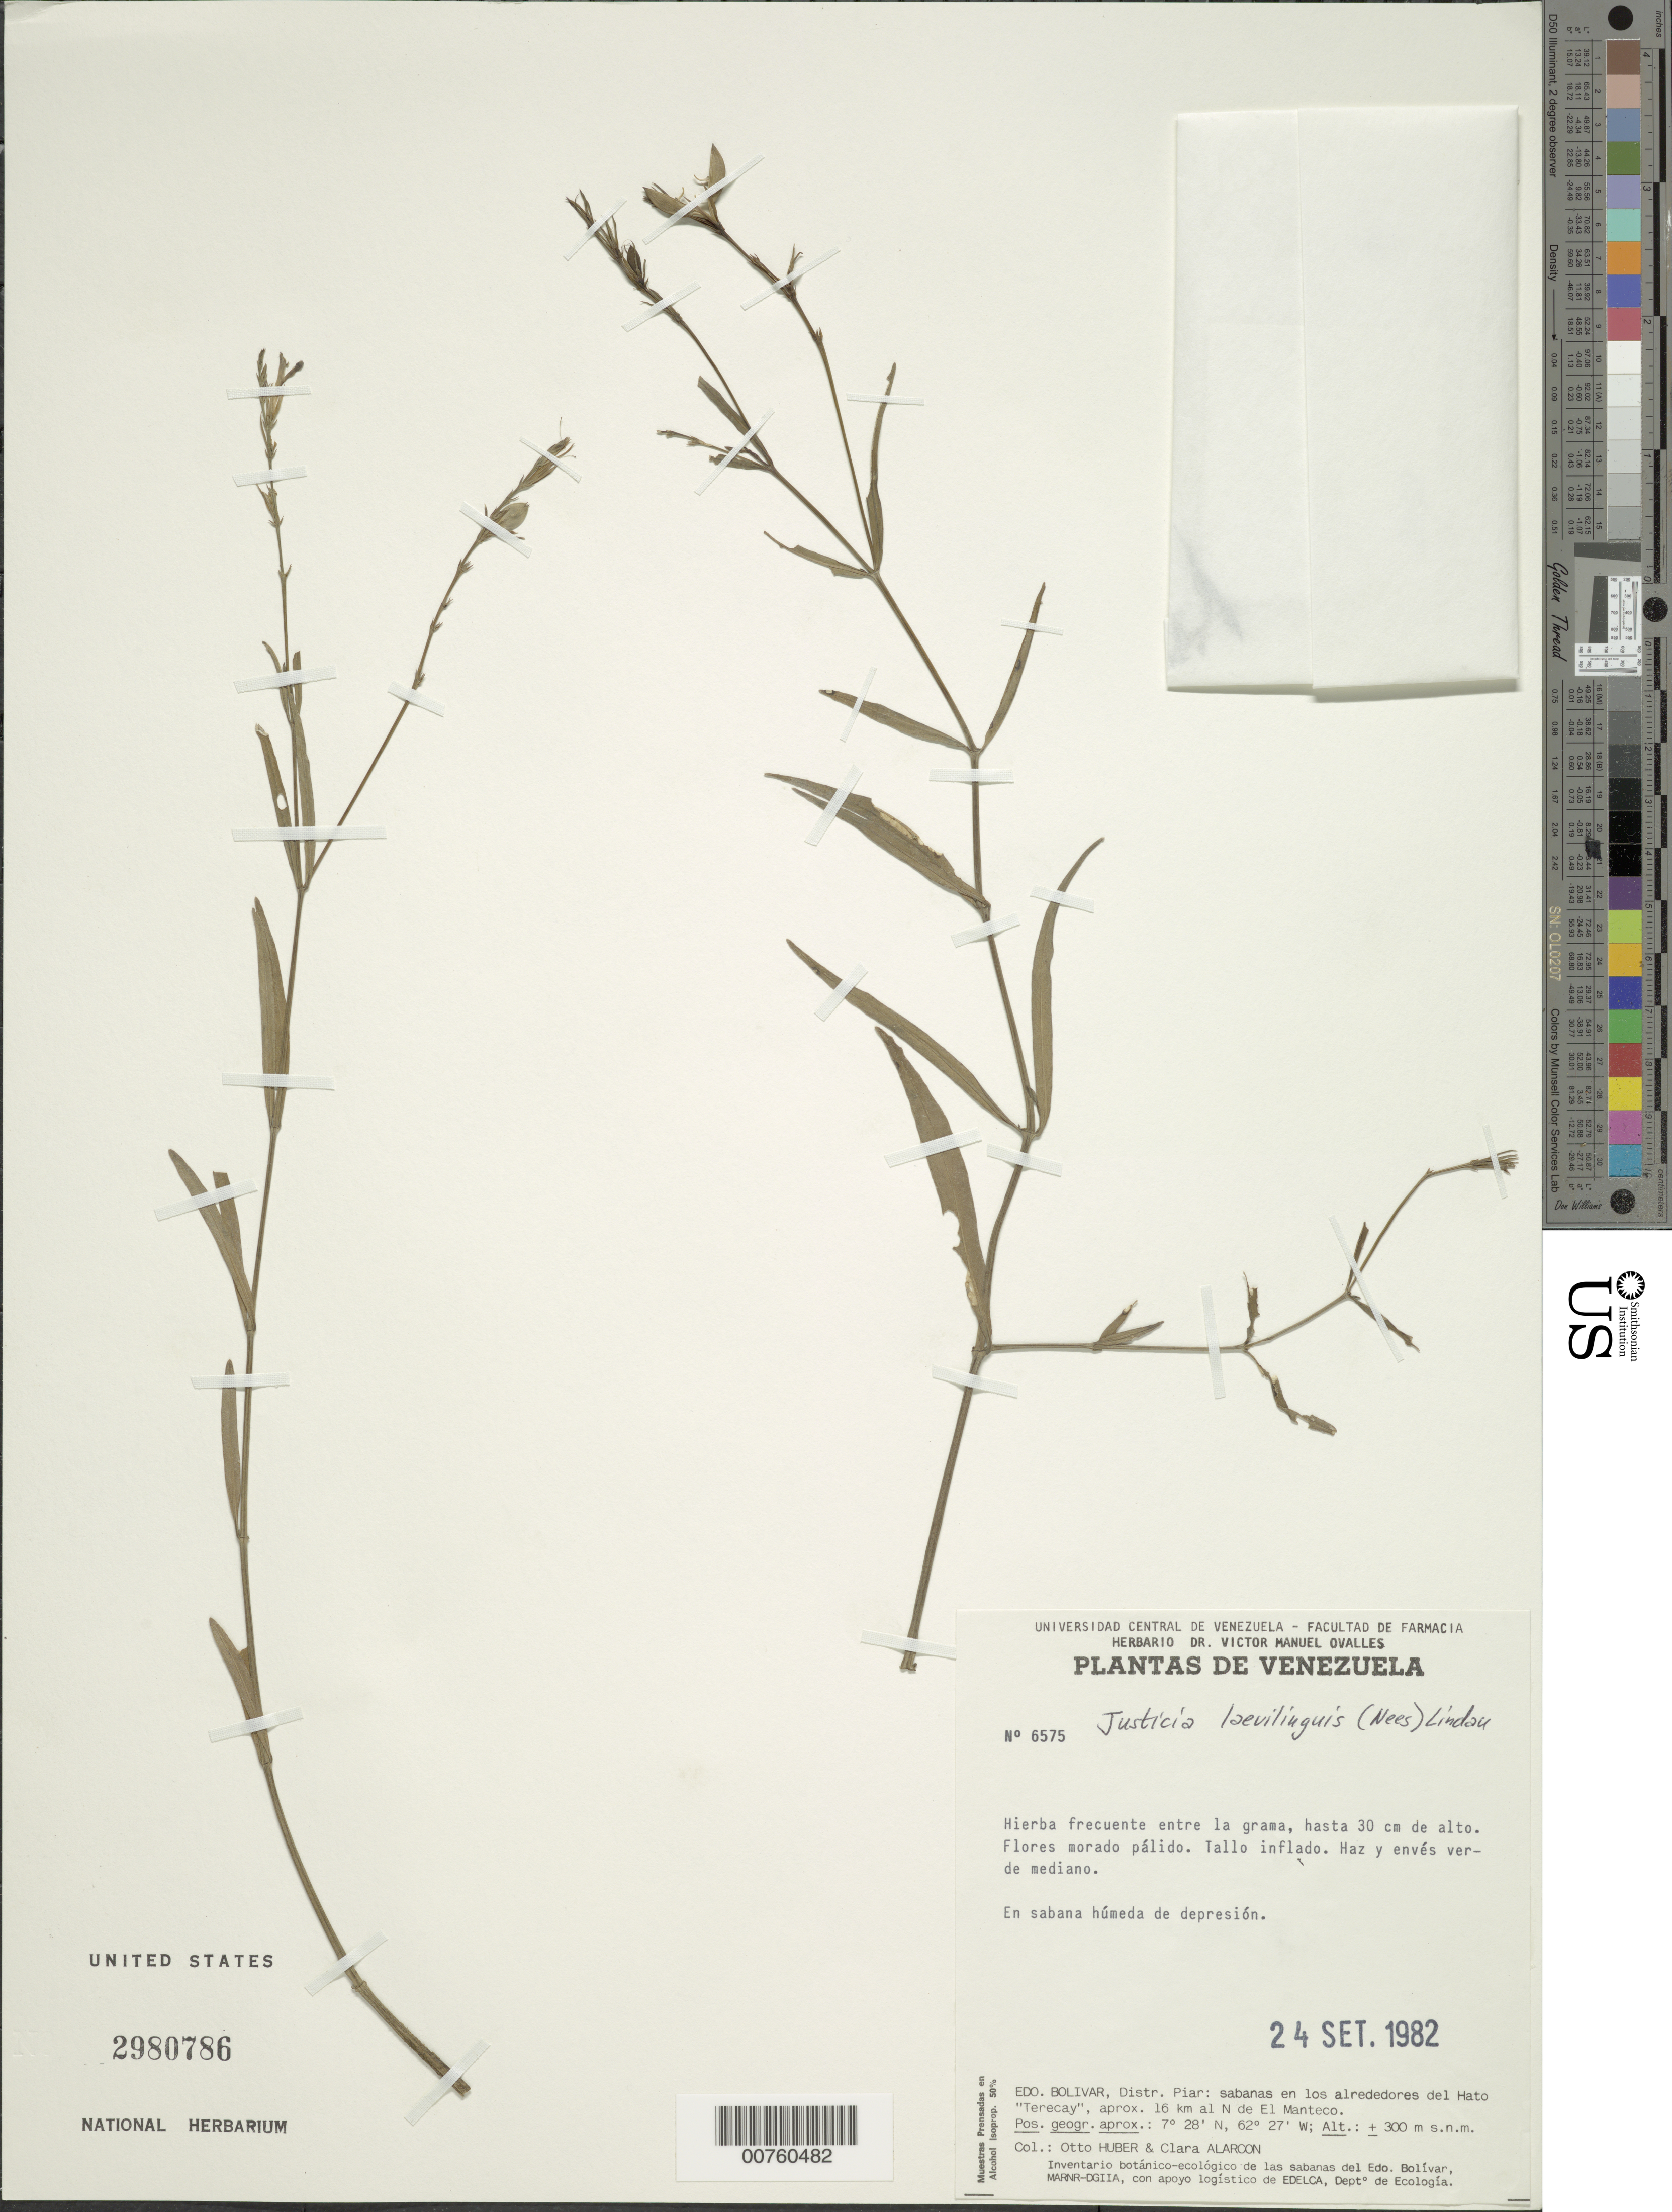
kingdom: Plantae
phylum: Tracheophyta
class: Magnoliopsida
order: Lamiales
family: Acanthaceae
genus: Justicia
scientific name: Justicia laevilinguis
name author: (Nees) Lindau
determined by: Wasshausen, Dieter C., (BOT), Smithsonian Institution - National Museum of Natural History (UNITED STATES)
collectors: O. Huber & C. Alarcon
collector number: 6575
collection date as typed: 24-Sep-82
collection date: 1982-09-24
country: Venezuela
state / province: Bolívar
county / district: Piar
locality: El Manteco, 16 km N de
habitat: Sabana húmeda de depresión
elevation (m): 300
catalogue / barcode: US 2980786